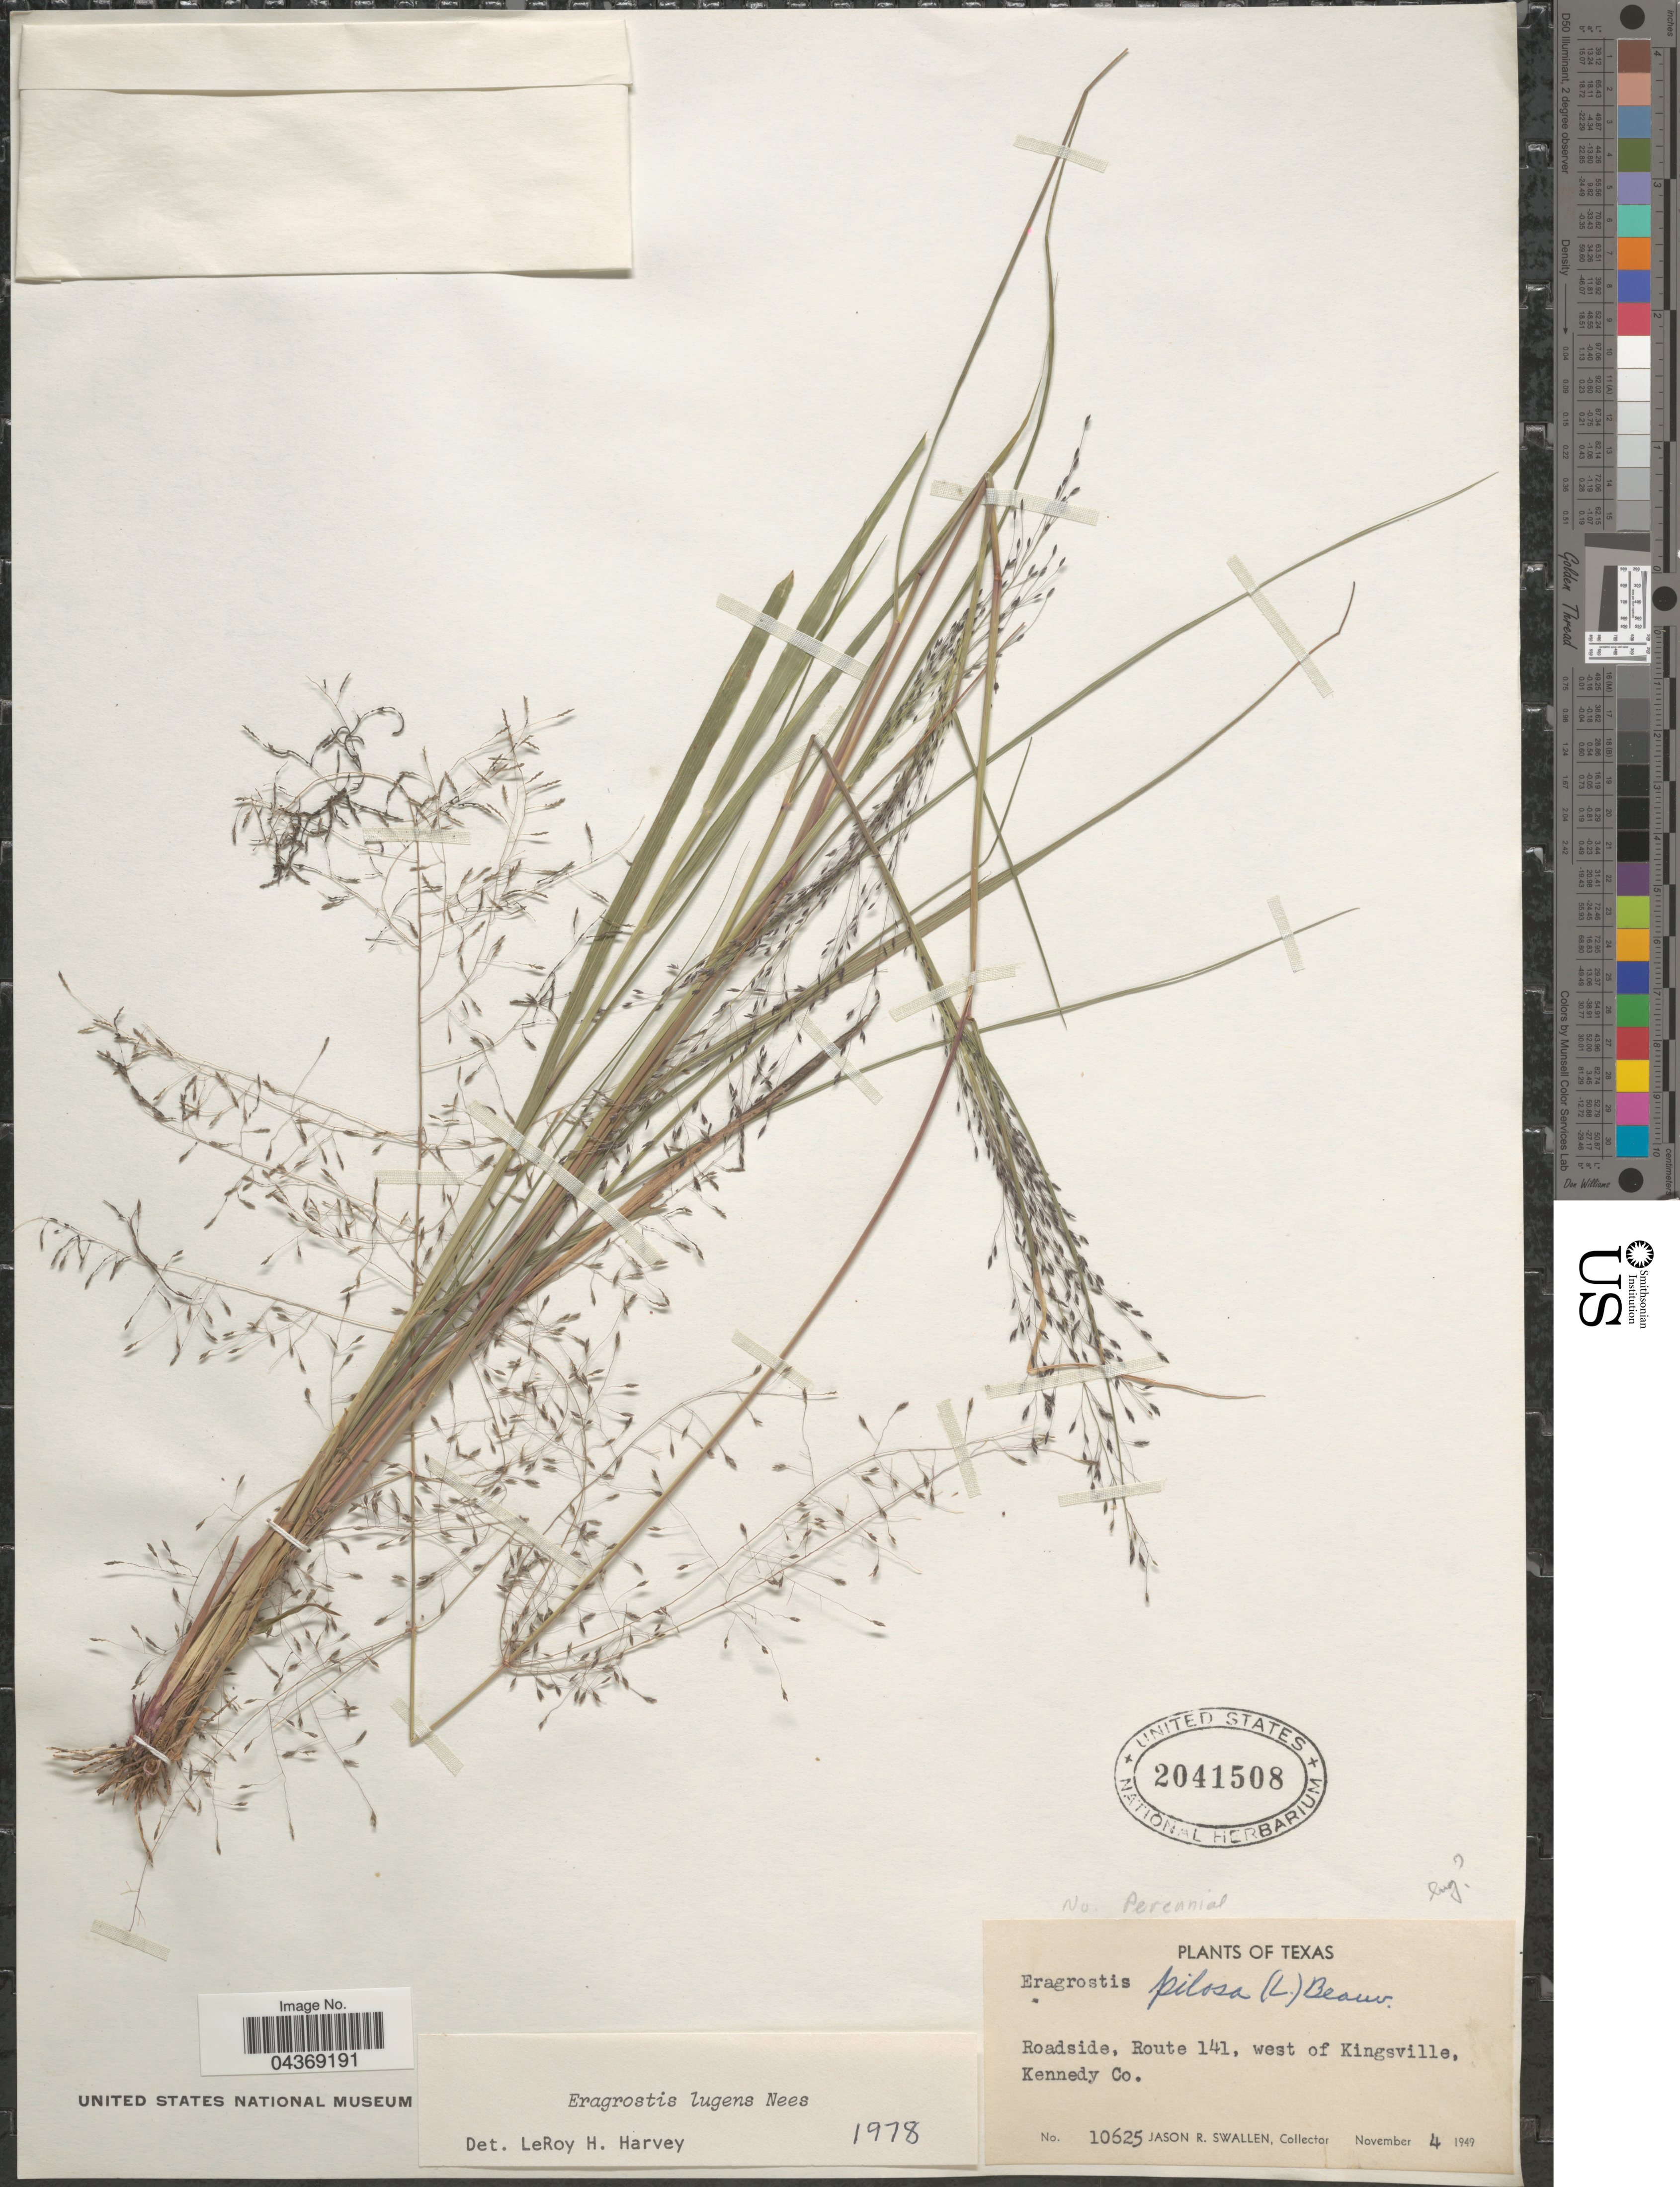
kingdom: Plantae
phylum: Tracheophyta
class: Liliopsida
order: Poales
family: Poaceae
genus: Eragrostis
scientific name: Eragrostis intermedia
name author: Hitchc.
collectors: J. R. Swallen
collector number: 10625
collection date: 1949-11-04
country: United States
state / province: Texas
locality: Roadside, Route 141, west of Kingsville, Kennedy Co.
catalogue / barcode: US 2041508